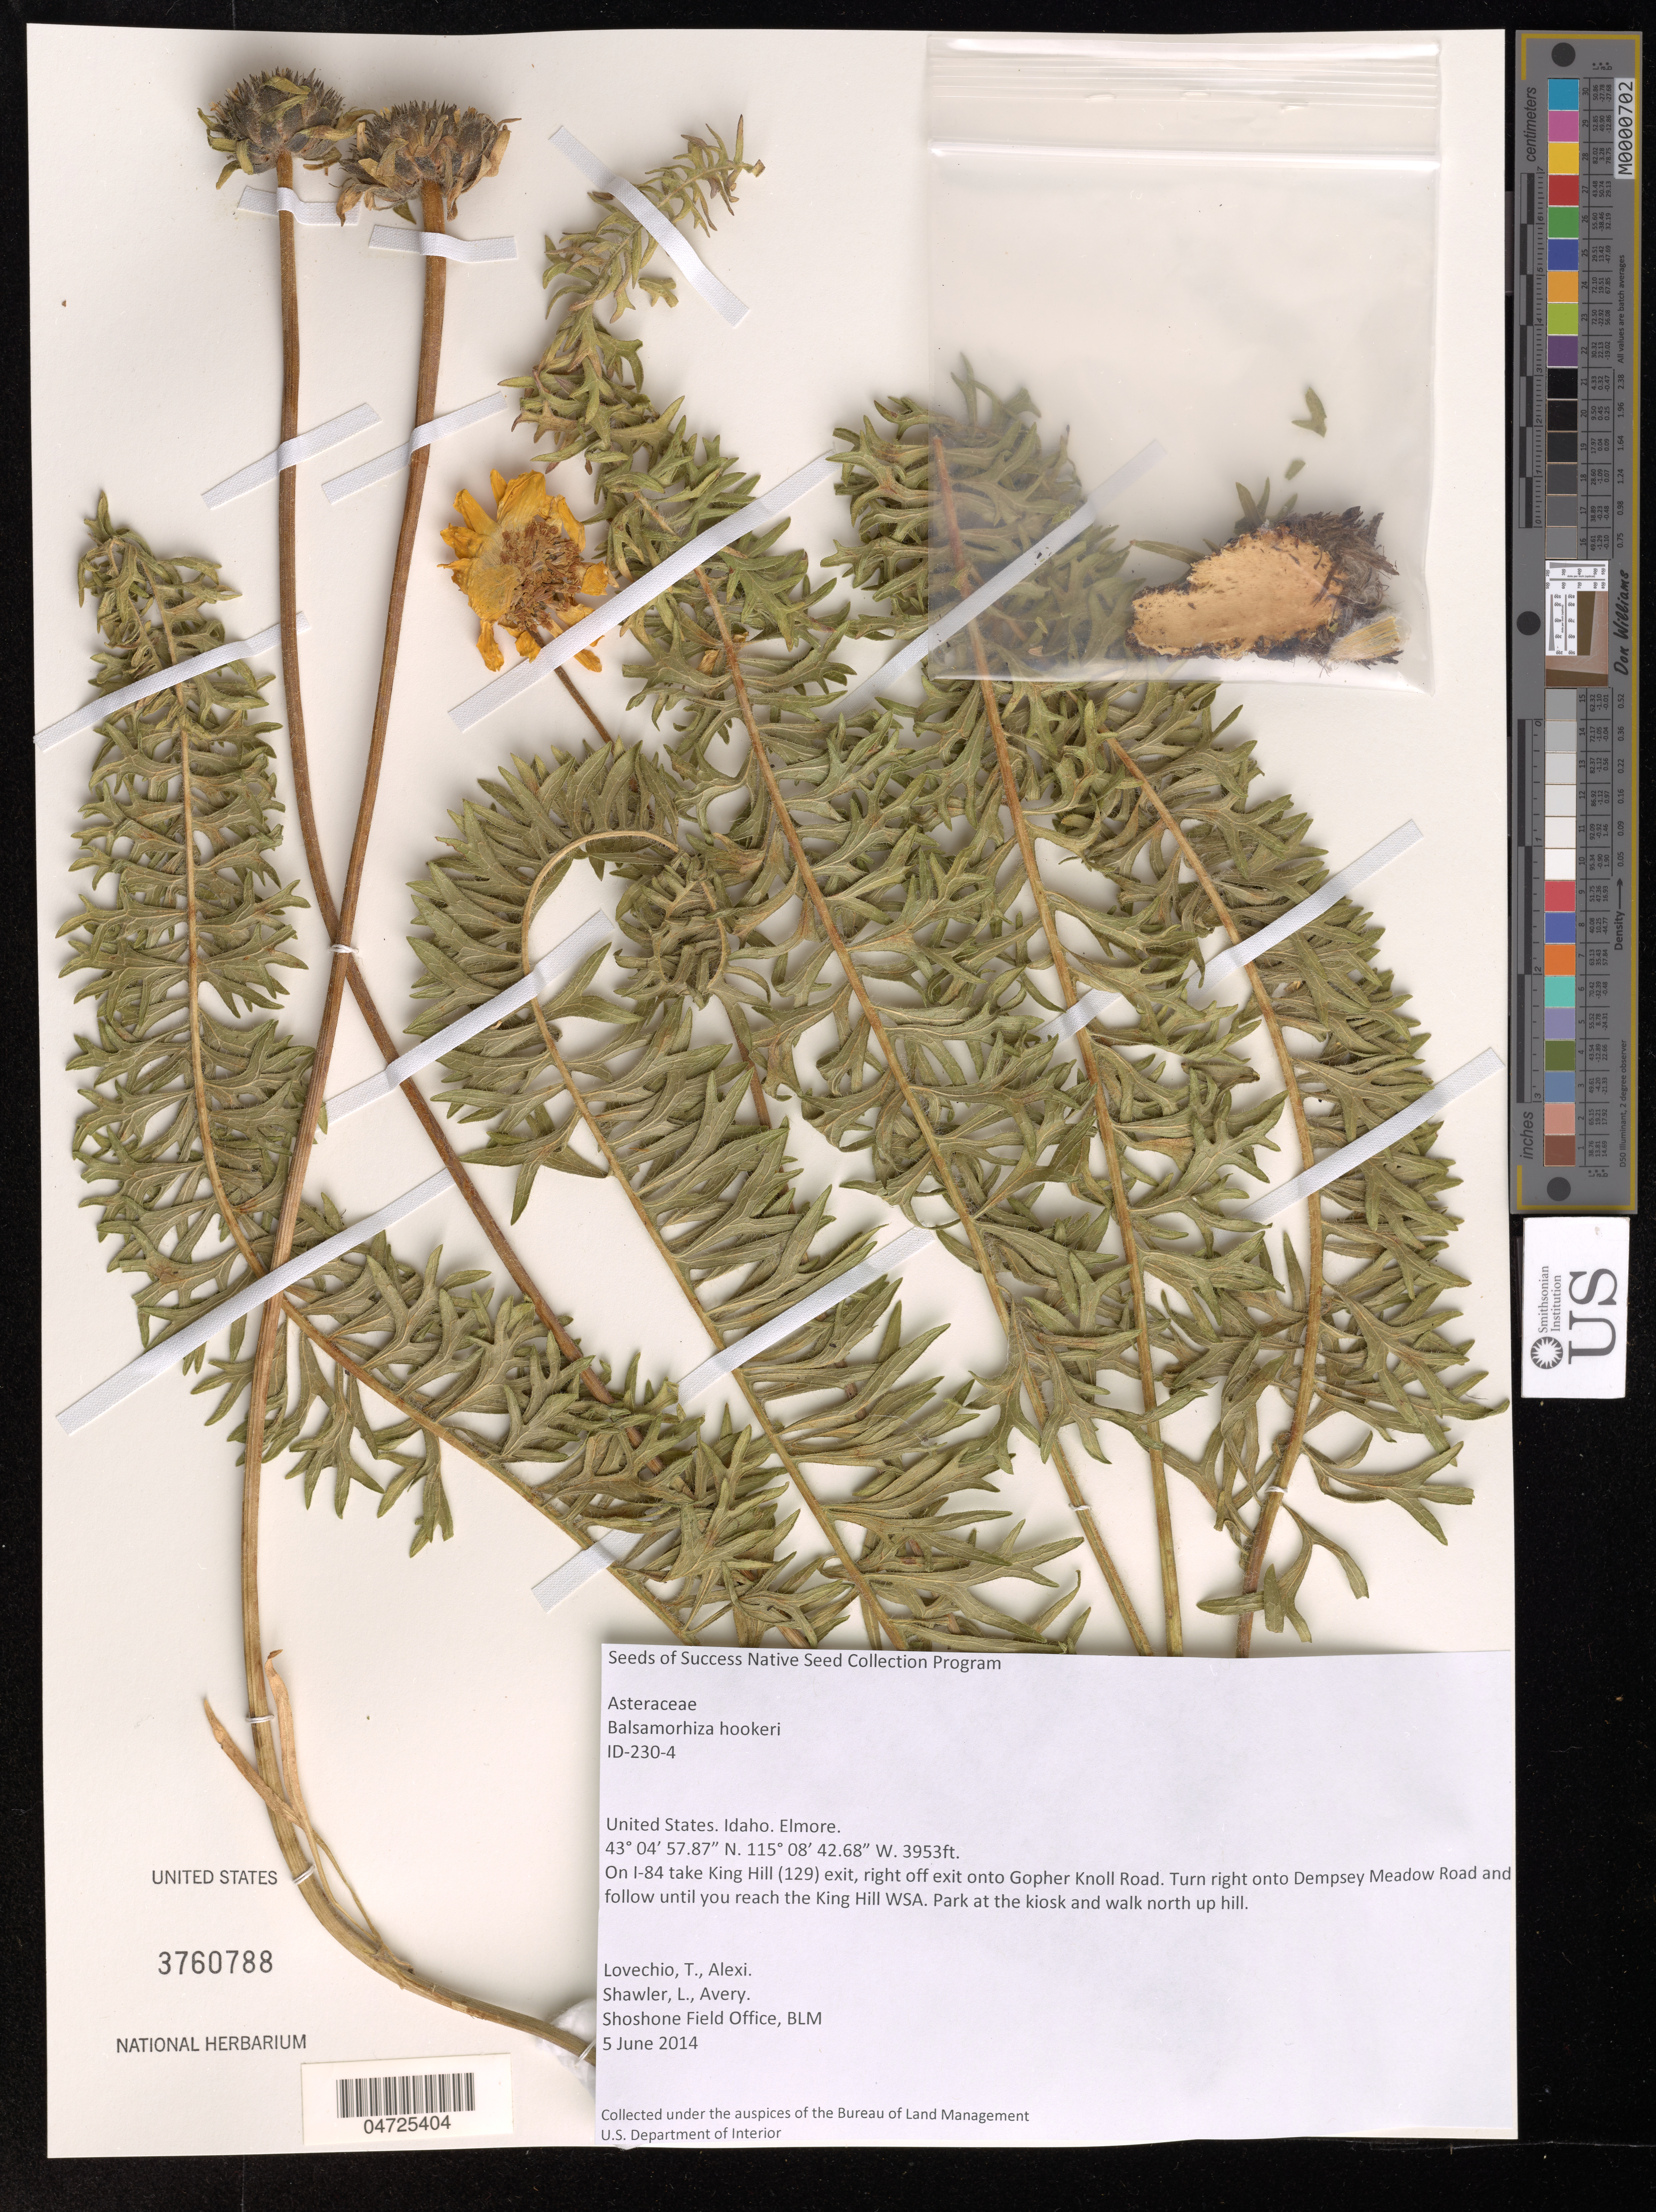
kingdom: Plantae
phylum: Tracheophyta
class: Magnoliopsida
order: Asterales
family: Asteraceae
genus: Balsamorhiza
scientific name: Balsamorhiza hookeri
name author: Nutt.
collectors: T. Lovechio & A. Shawler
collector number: ID-230-4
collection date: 2014-06-05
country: United States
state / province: Idaho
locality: Elmore. On I-84 take King Hill (129) exit, right off exit onto Gopher Knoll Road. Turn right onto Dempsey Meadow Road and follow until you reach the King Hill WSA. Park at the kiosk and walk north up hill.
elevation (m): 1205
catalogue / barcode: US 3760788